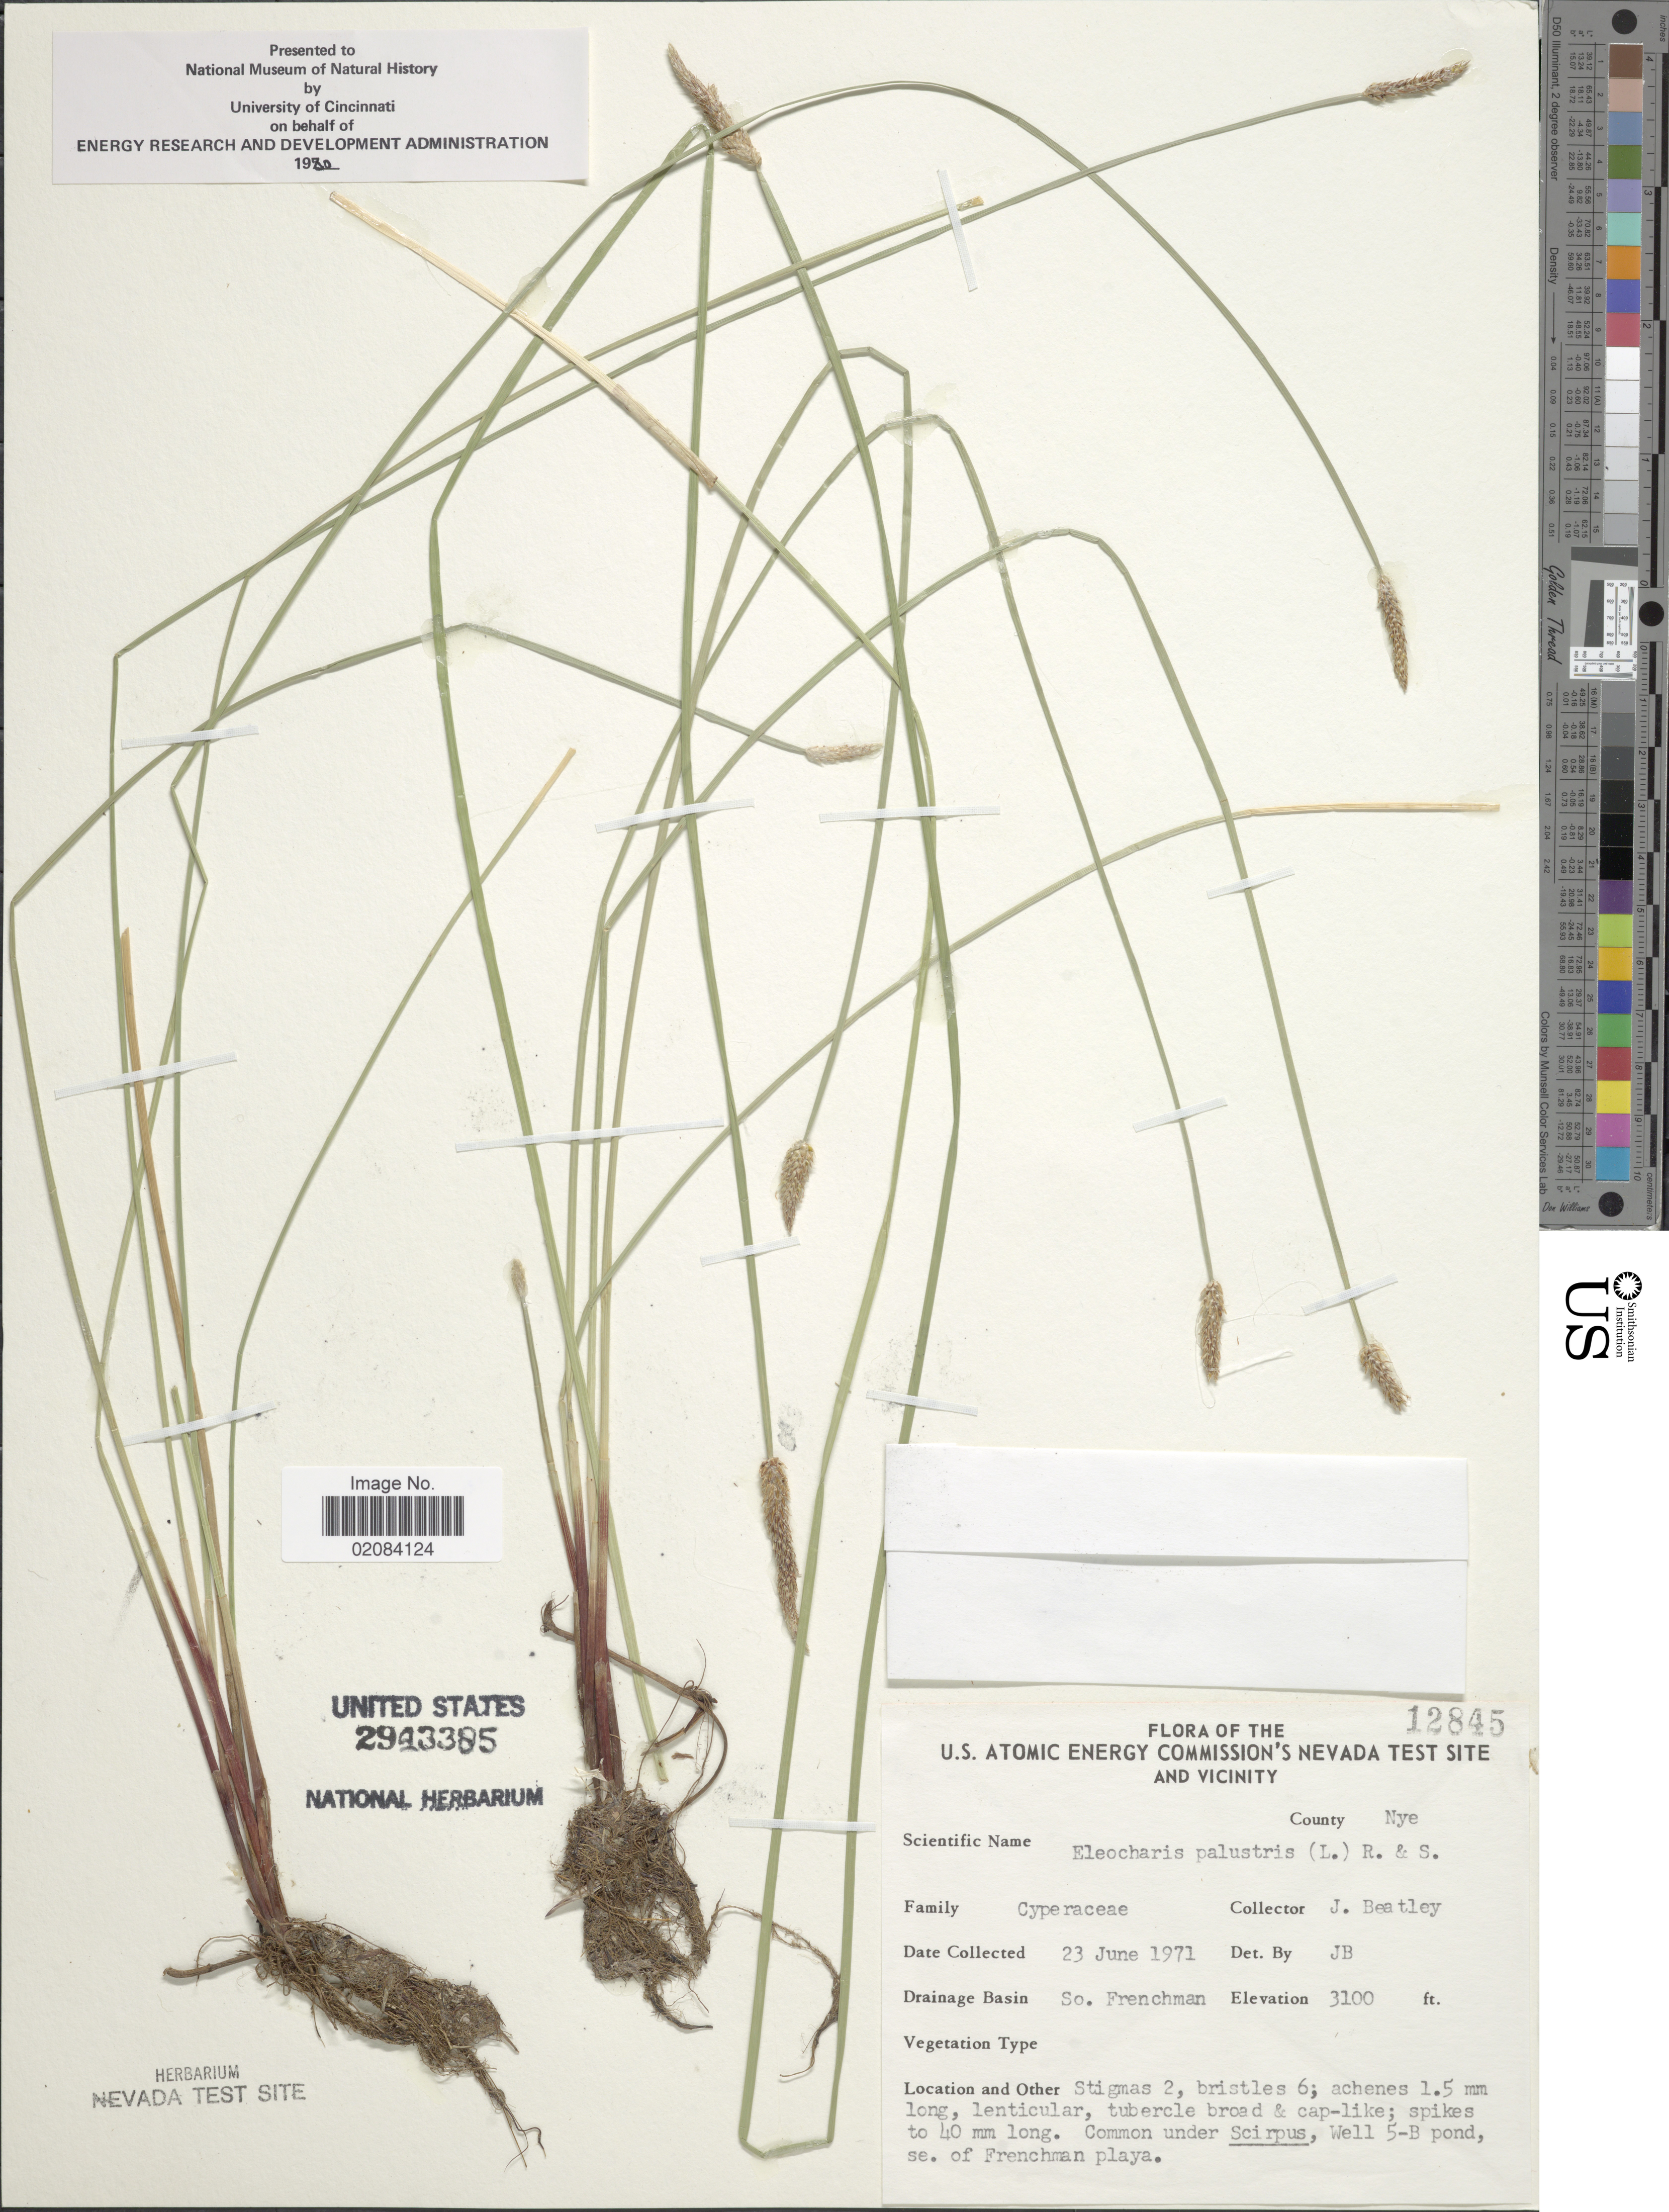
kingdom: Plantae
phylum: Tracheophyta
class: Liliopsida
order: Poales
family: Cyperaceae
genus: Eleocharis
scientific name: Eleocharis palustris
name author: (L.) Roem. & Schult.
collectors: J. C. Beatley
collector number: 12845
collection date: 1971-06-23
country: United States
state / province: Nevada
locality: U.S. Atomic Energy comissions's Nevada Test Site and Vicinity, County Nye. So,.Frenchman. Well 5-B pond, se. of Frenchman playa.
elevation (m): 945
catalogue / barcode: US 2943385